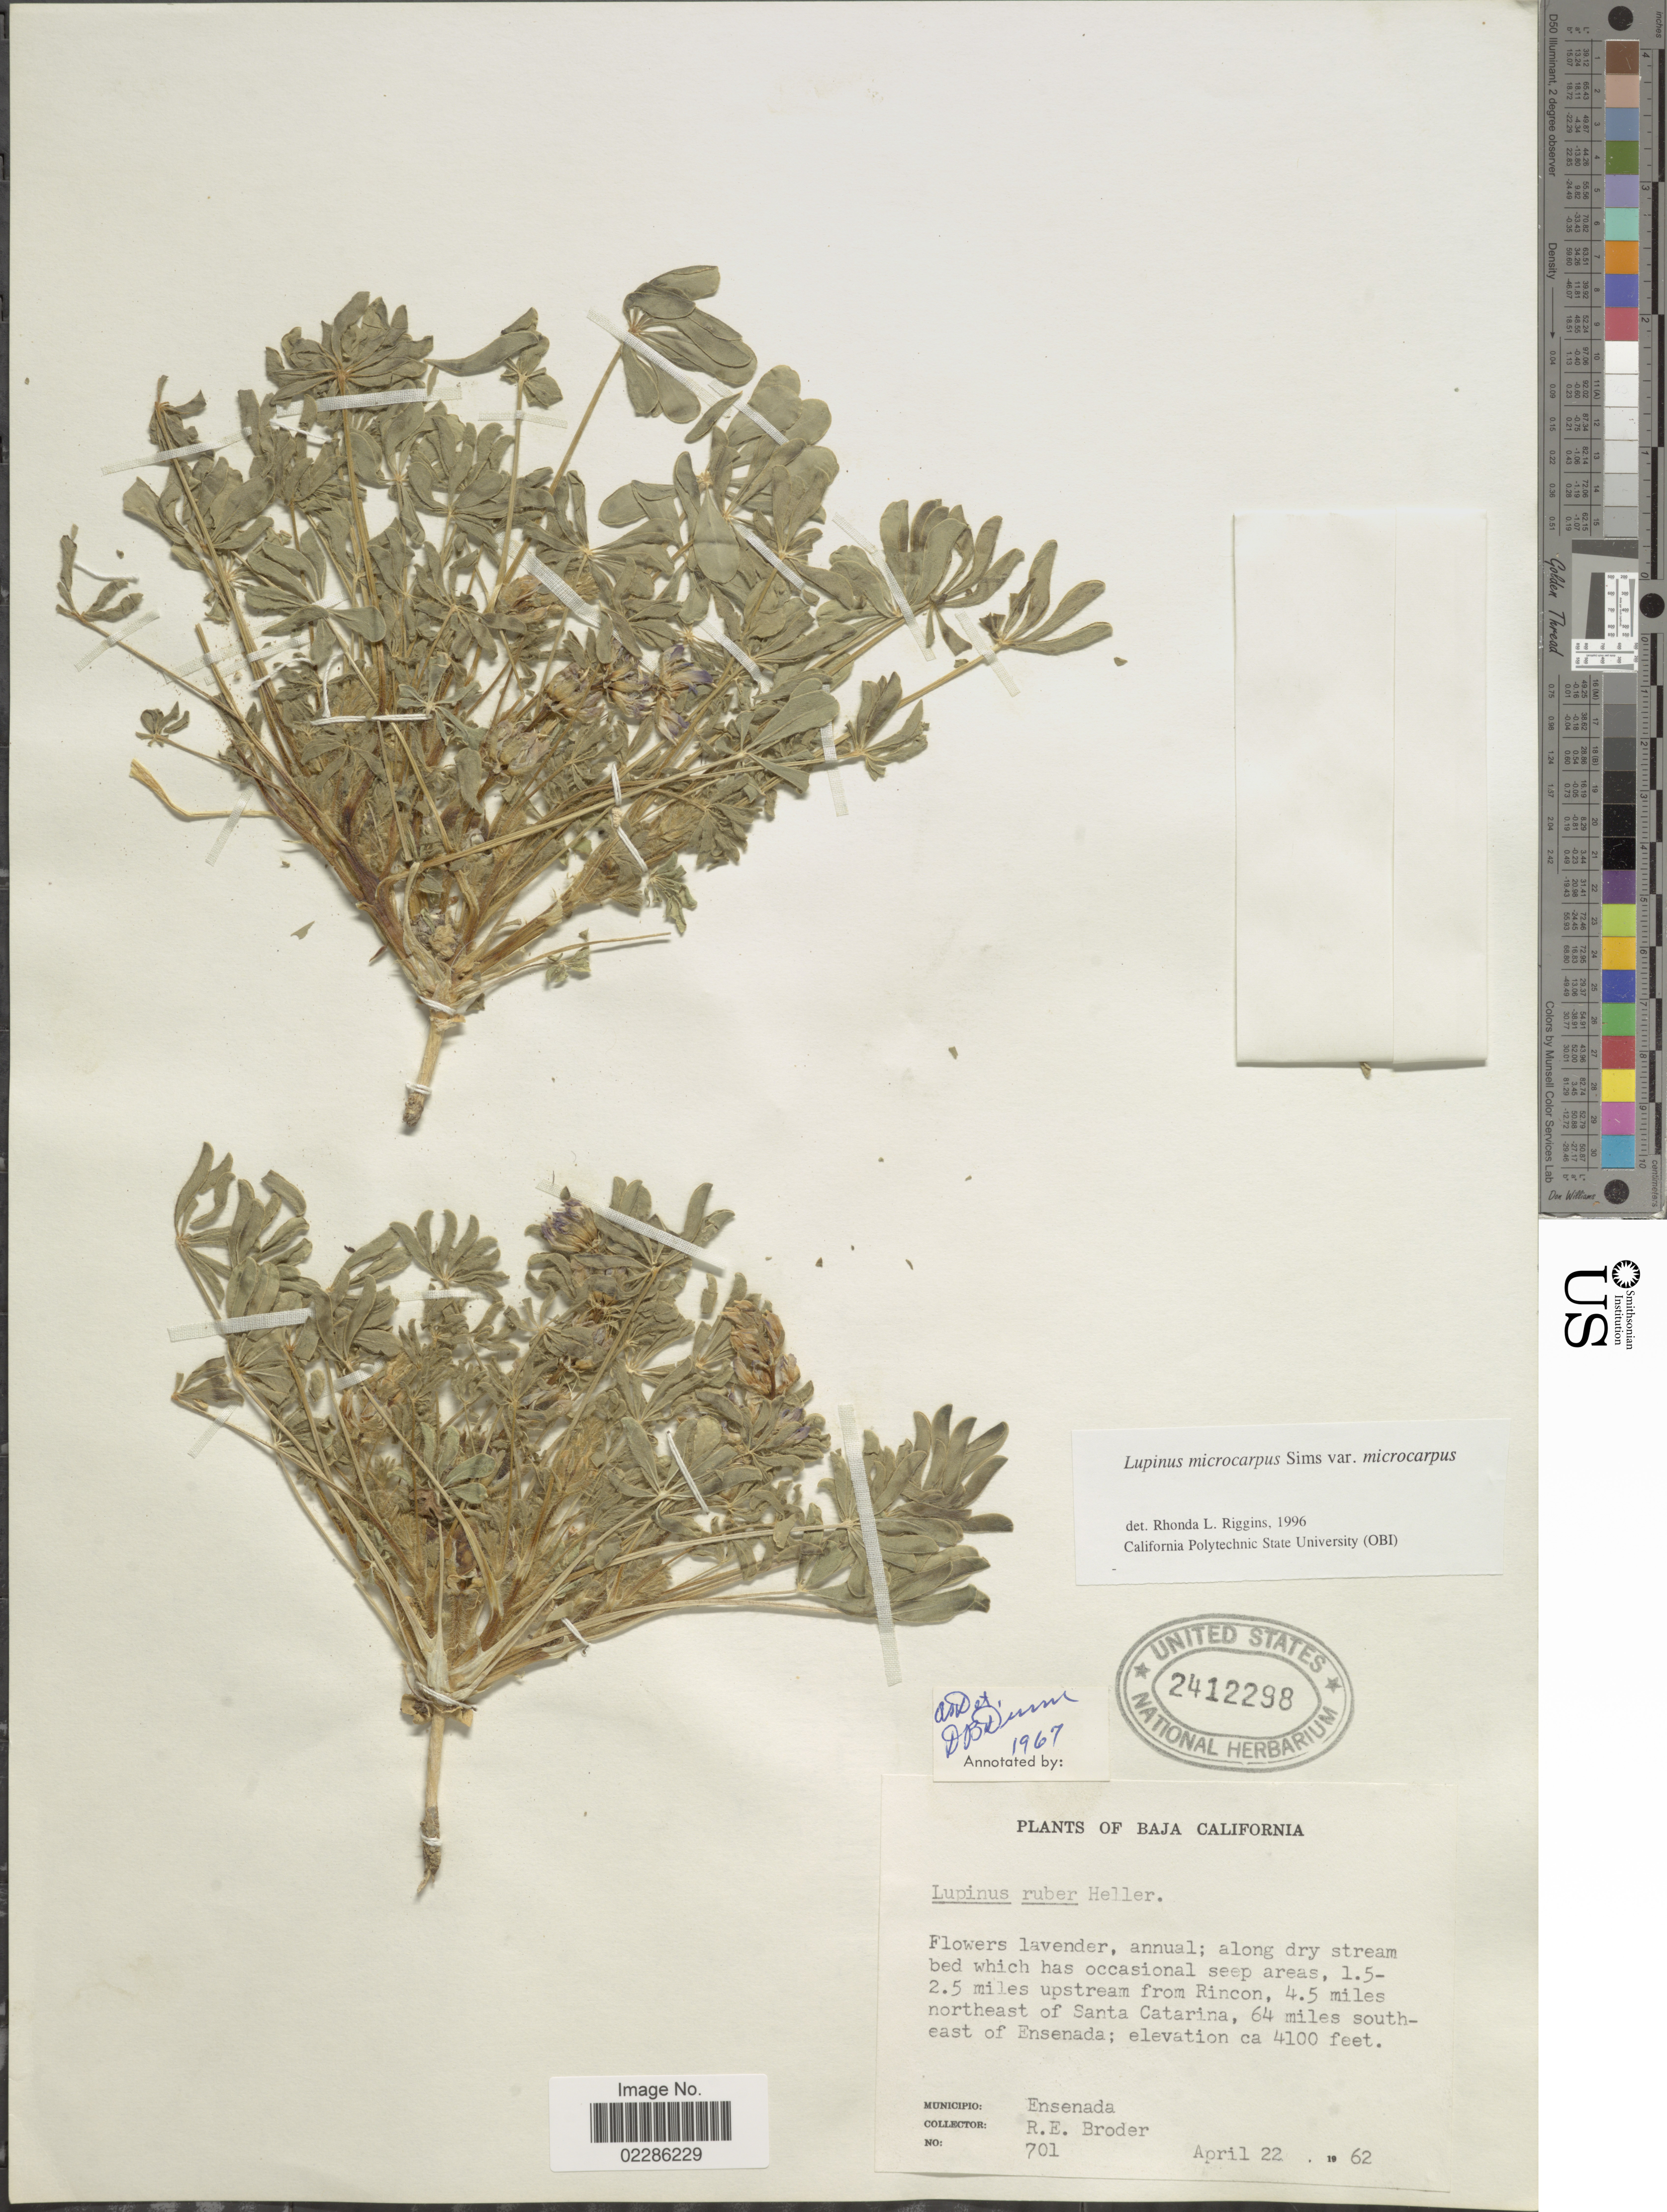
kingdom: Plantae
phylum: Tracheophyta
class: Magnoliopsida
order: Fabales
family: Fabaceae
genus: Lupinus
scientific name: Lupinus microcarpus var. microcarpus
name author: Sims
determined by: Riggins, R. L., (OBI), California Polytechnic State University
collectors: R. Broder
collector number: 701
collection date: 1962-04-22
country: Mexico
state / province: Baja California Norte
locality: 1.5-2.5 miles upstream from Rincon, 4.5 miles northeast of Santa Catarina, 64 miles southeast of Ensenada, Municipio: Ensenada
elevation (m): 1250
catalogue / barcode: US 2412298